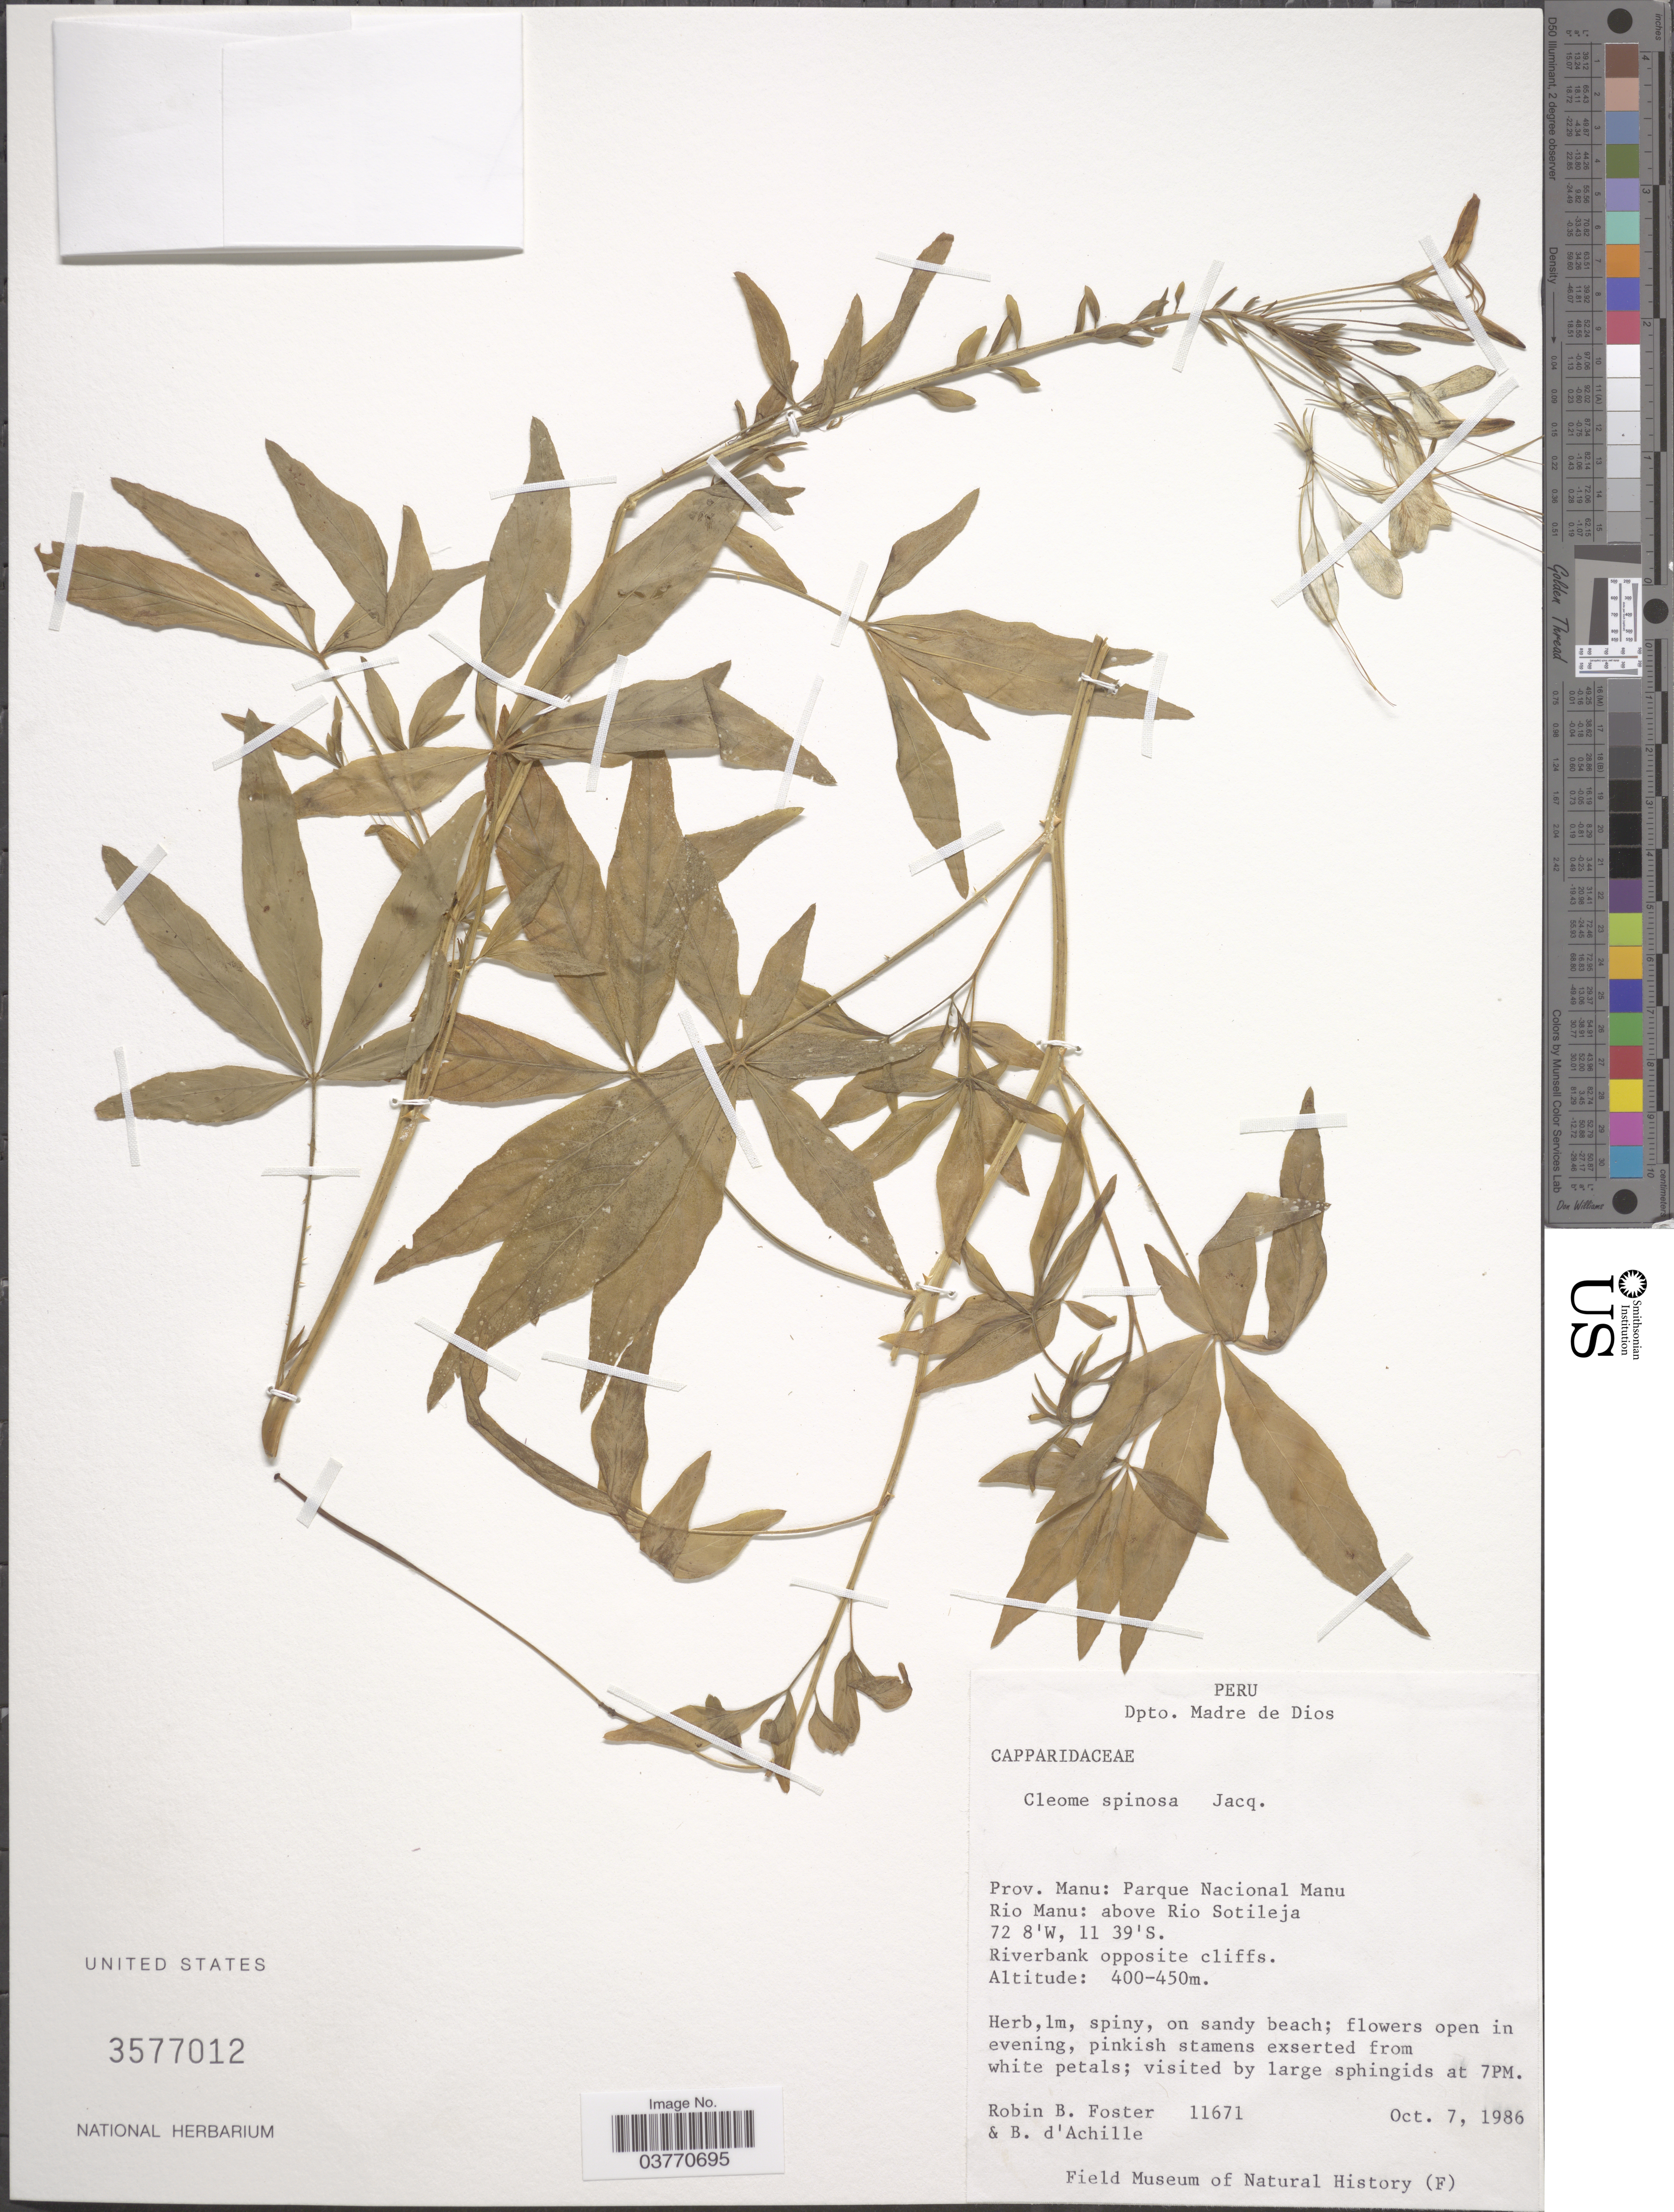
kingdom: Plantae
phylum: Tracheophyta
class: Magnoliopsida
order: Brassicales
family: Cleomaceae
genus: Tarenaya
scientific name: Tarenaya spinosa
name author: (Jacq.) Raf.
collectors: R. B. Foster & B. d'Achille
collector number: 11671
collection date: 1986-10-07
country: Peru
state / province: Madre de Dios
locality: Dpto. Madre de Dios. Prov. Manu: Parque Nacional Manu. Rio Manu: above Rio Sotileja. Riverbank opposite cliffs.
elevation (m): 400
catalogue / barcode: US 3577012